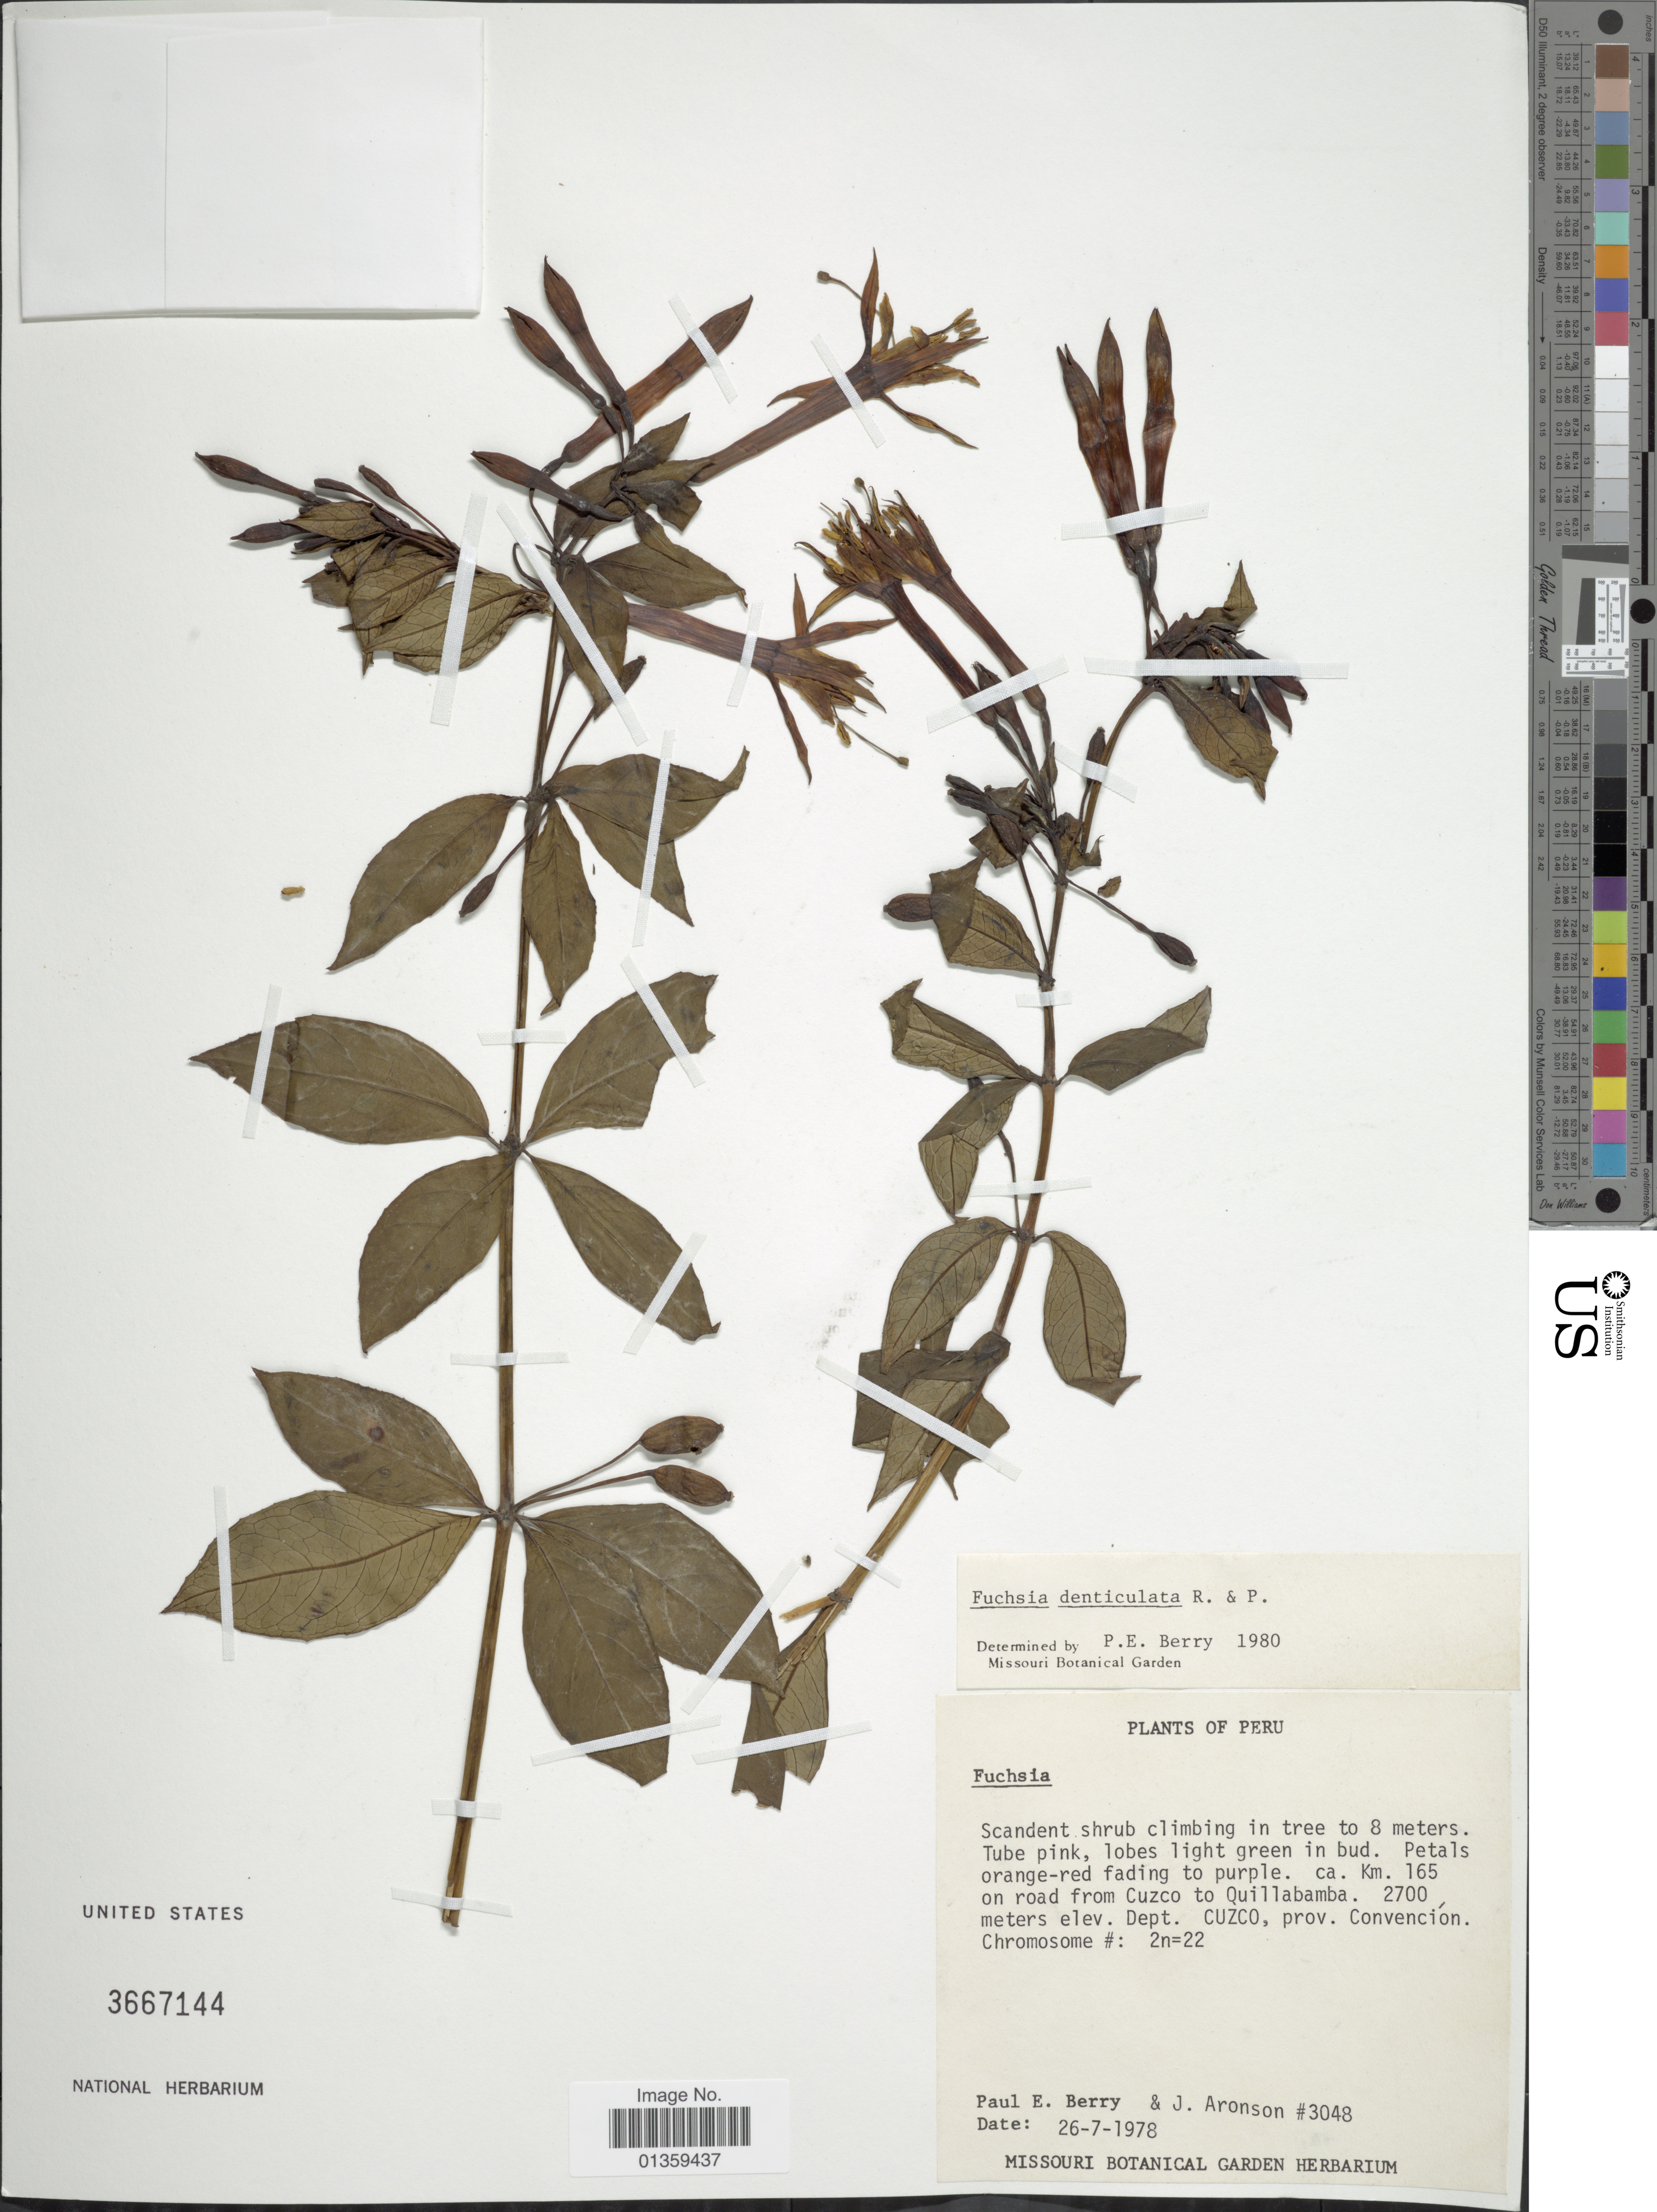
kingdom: Plantae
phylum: Tracheophyta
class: Magnoliopsida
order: Myrtales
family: Onagraceae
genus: Fuchsia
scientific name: Fuchsia denticulata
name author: Ruiz & Pav.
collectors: P. E. Berry & J. Aronson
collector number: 3048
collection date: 1978-07-26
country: Peru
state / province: Cusco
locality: Ca. Km. 156 on road from Cuzco to Quillabamba, prov. Convención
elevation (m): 2700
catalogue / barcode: US 3667144